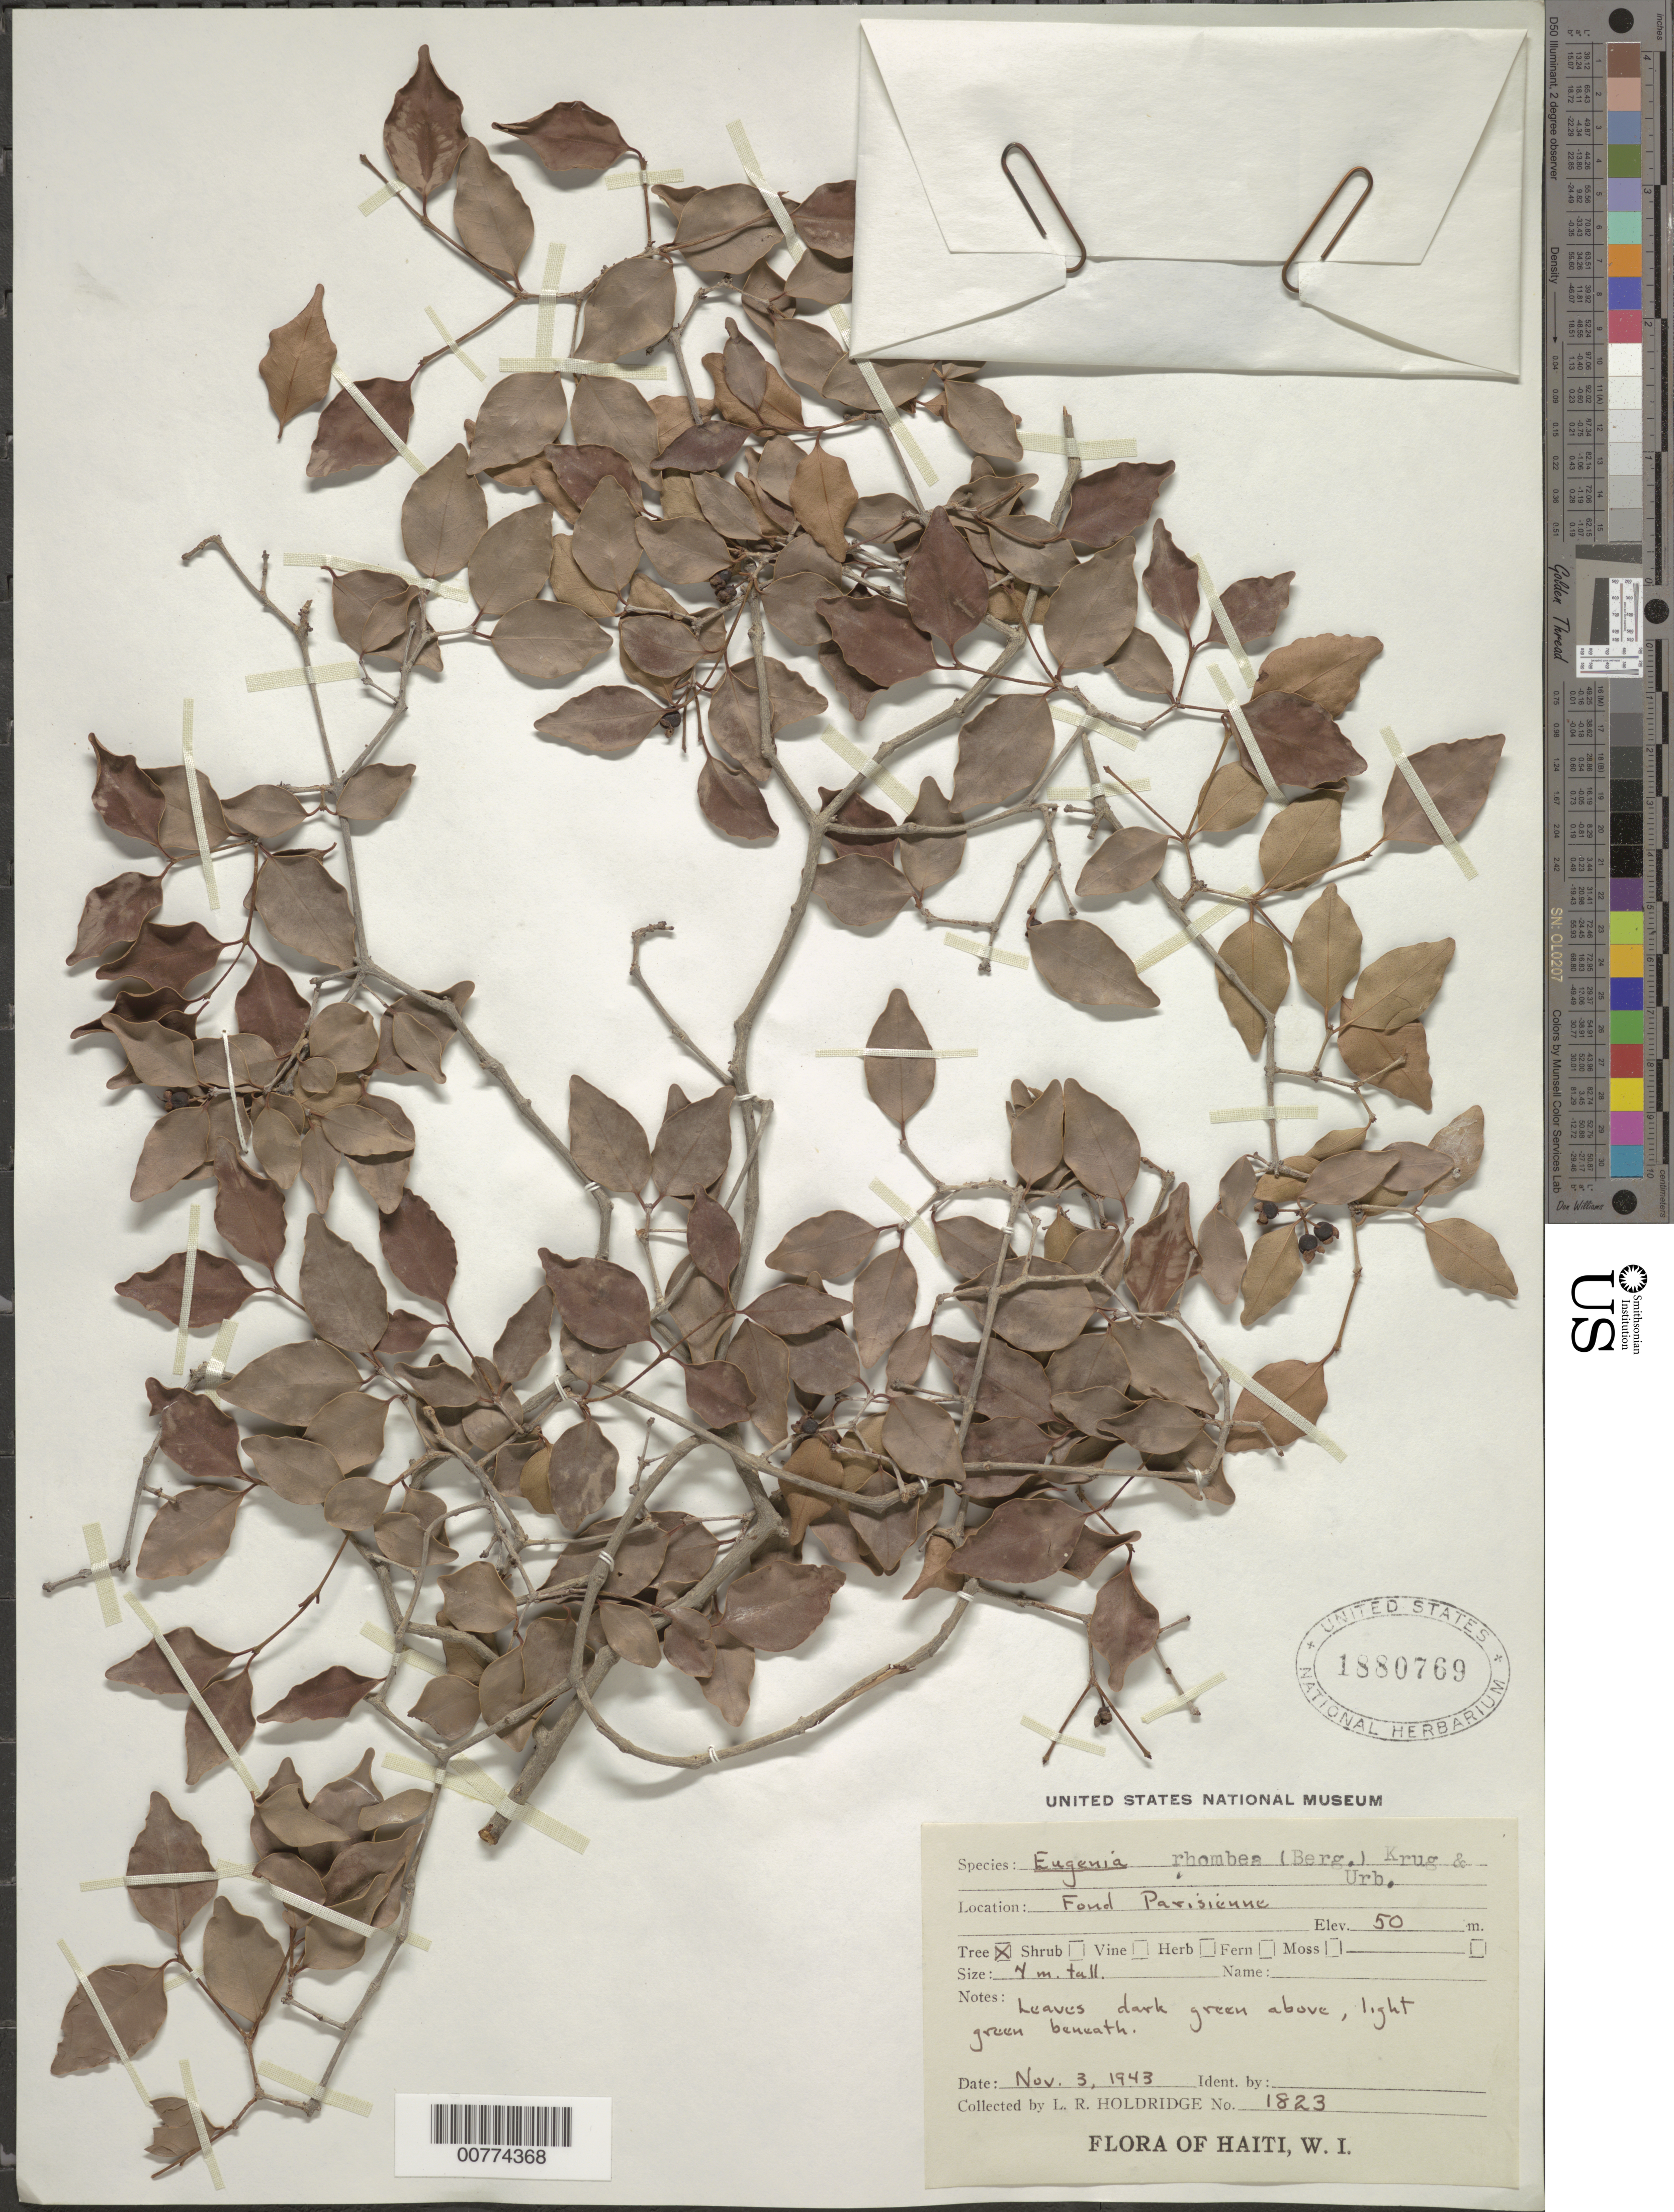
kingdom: Plantae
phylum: Tracheophyta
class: Magnoliopsida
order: Myrtales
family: Myrtaceae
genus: Eugenia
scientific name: Eugenia rhombea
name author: (O. Berg) Krug & Urb.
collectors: L. Holdridge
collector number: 1823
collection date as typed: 03 Nov 1943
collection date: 1943-11-03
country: Haiti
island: Hispaniola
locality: Fond Parisenne.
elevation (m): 50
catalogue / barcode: US 1880769